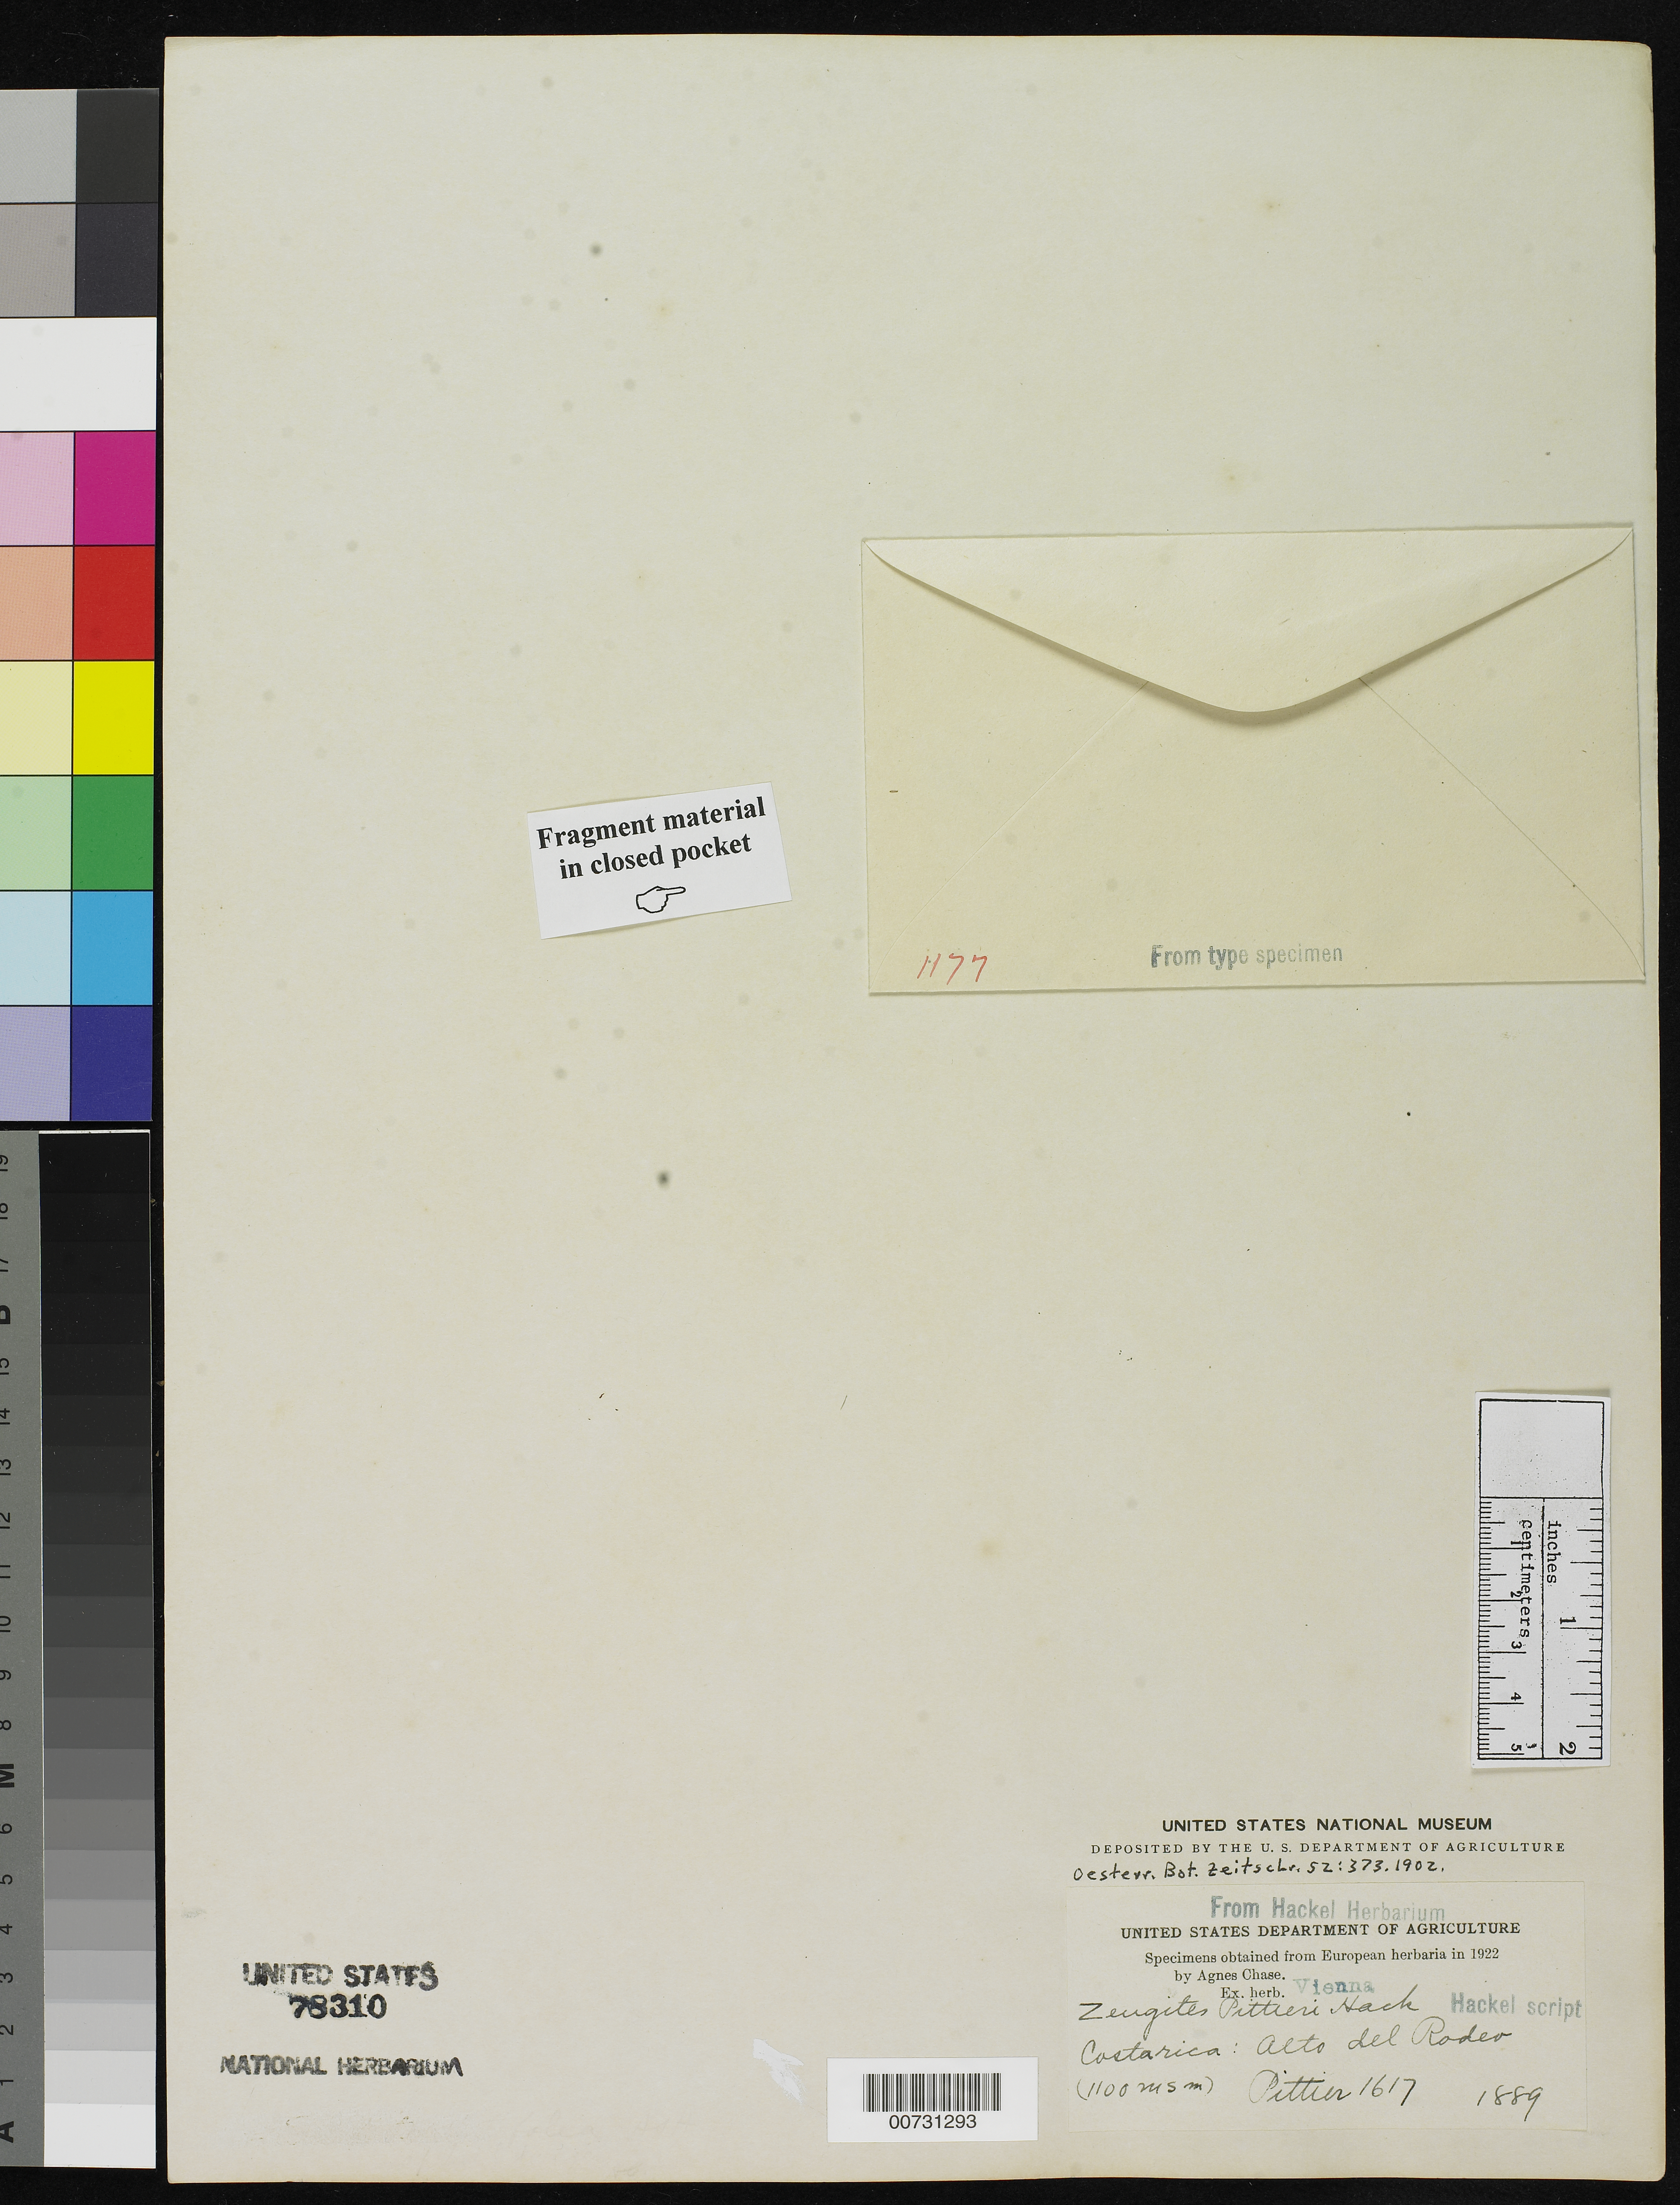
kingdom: Plantae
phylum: Tracheophyta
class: Liliopsida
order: Poales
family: Poaceae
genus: Zeugites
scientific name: Zeugites pittieri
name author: Hack.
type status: Lectotype; Isosyntype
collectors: H. F. Pittier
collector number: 1617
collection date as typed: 1889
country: Costa Rica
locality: Alto del Rodeo.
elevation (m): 1100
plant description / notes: Fragmentary material of type specimen ex herb. Hackel (Vienna)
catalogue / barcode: US 78310